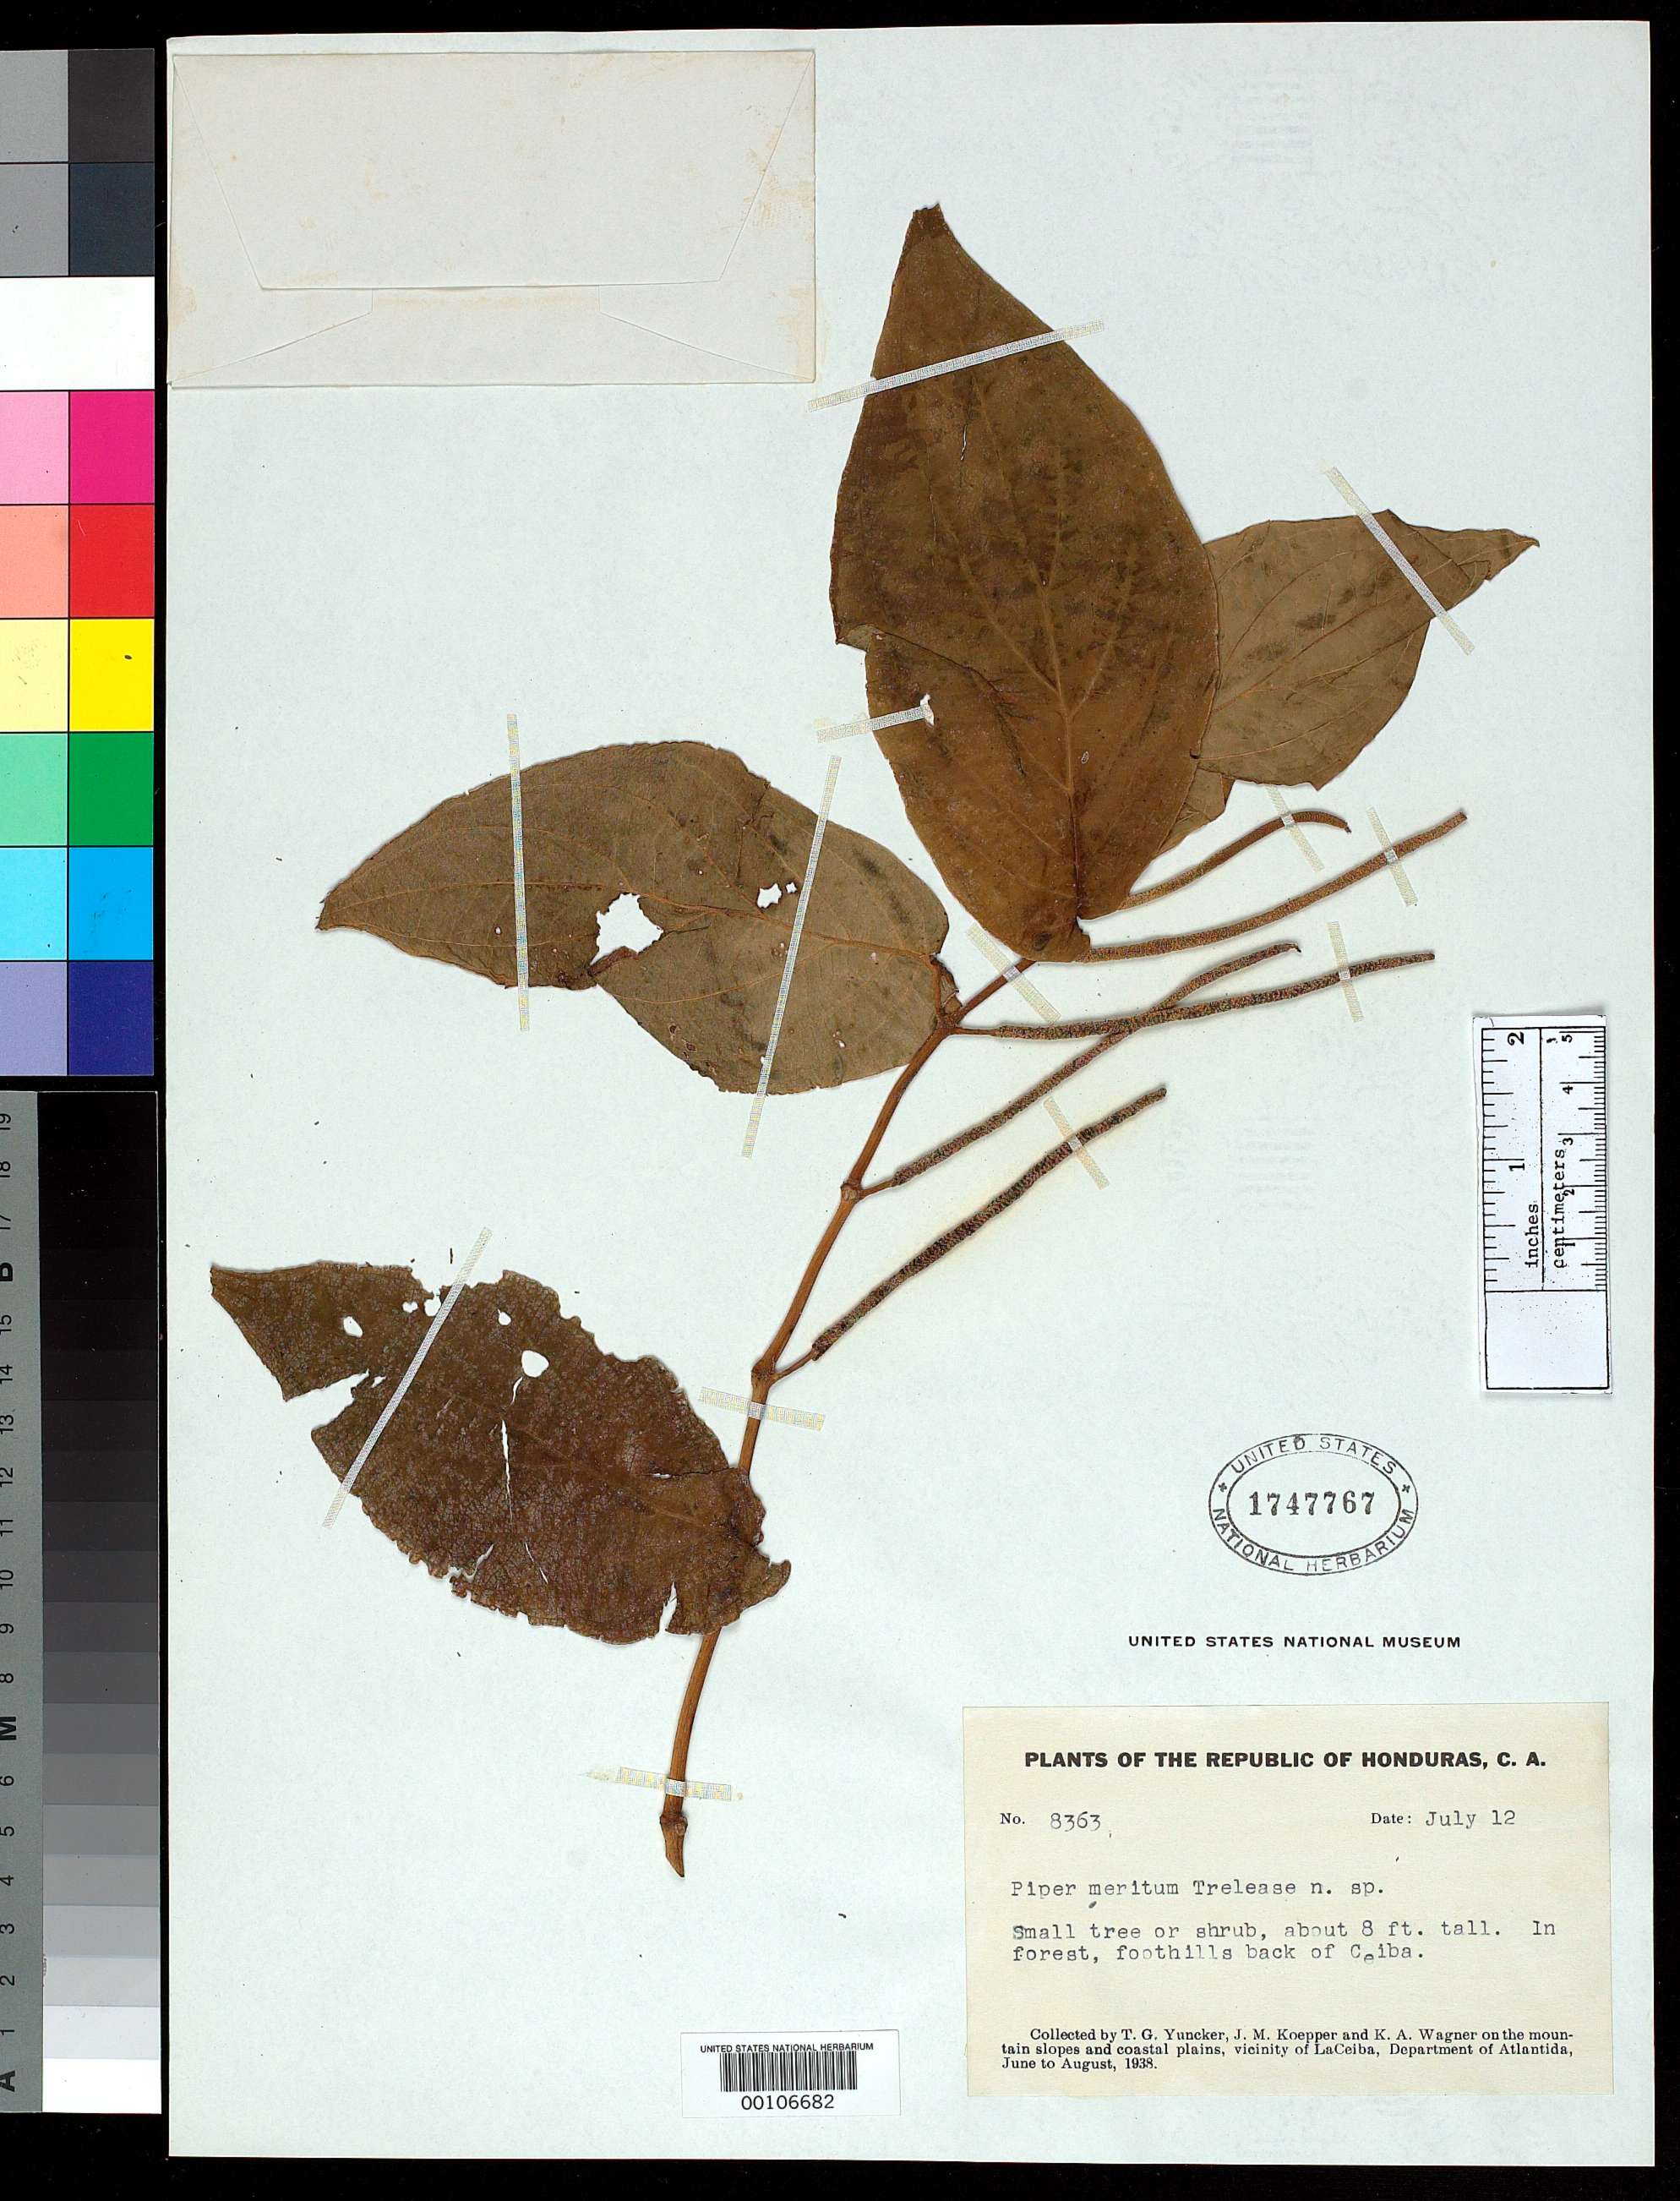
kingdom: Plantae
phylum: Tracheophyta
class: Magnoliopsida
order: Piperales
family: Piperaceae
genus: Piper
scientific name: Piper meritum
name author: Trel. in Yunck.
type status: Isotype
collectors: T. G. Yuncker, J. M. Koepper & K. A. Wagner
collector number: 8363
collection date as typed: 12 Jul 1938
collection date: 1938-07-12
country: Honduras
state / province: Atlántida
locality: Back of La Ceiba.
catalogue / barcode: US 1747767